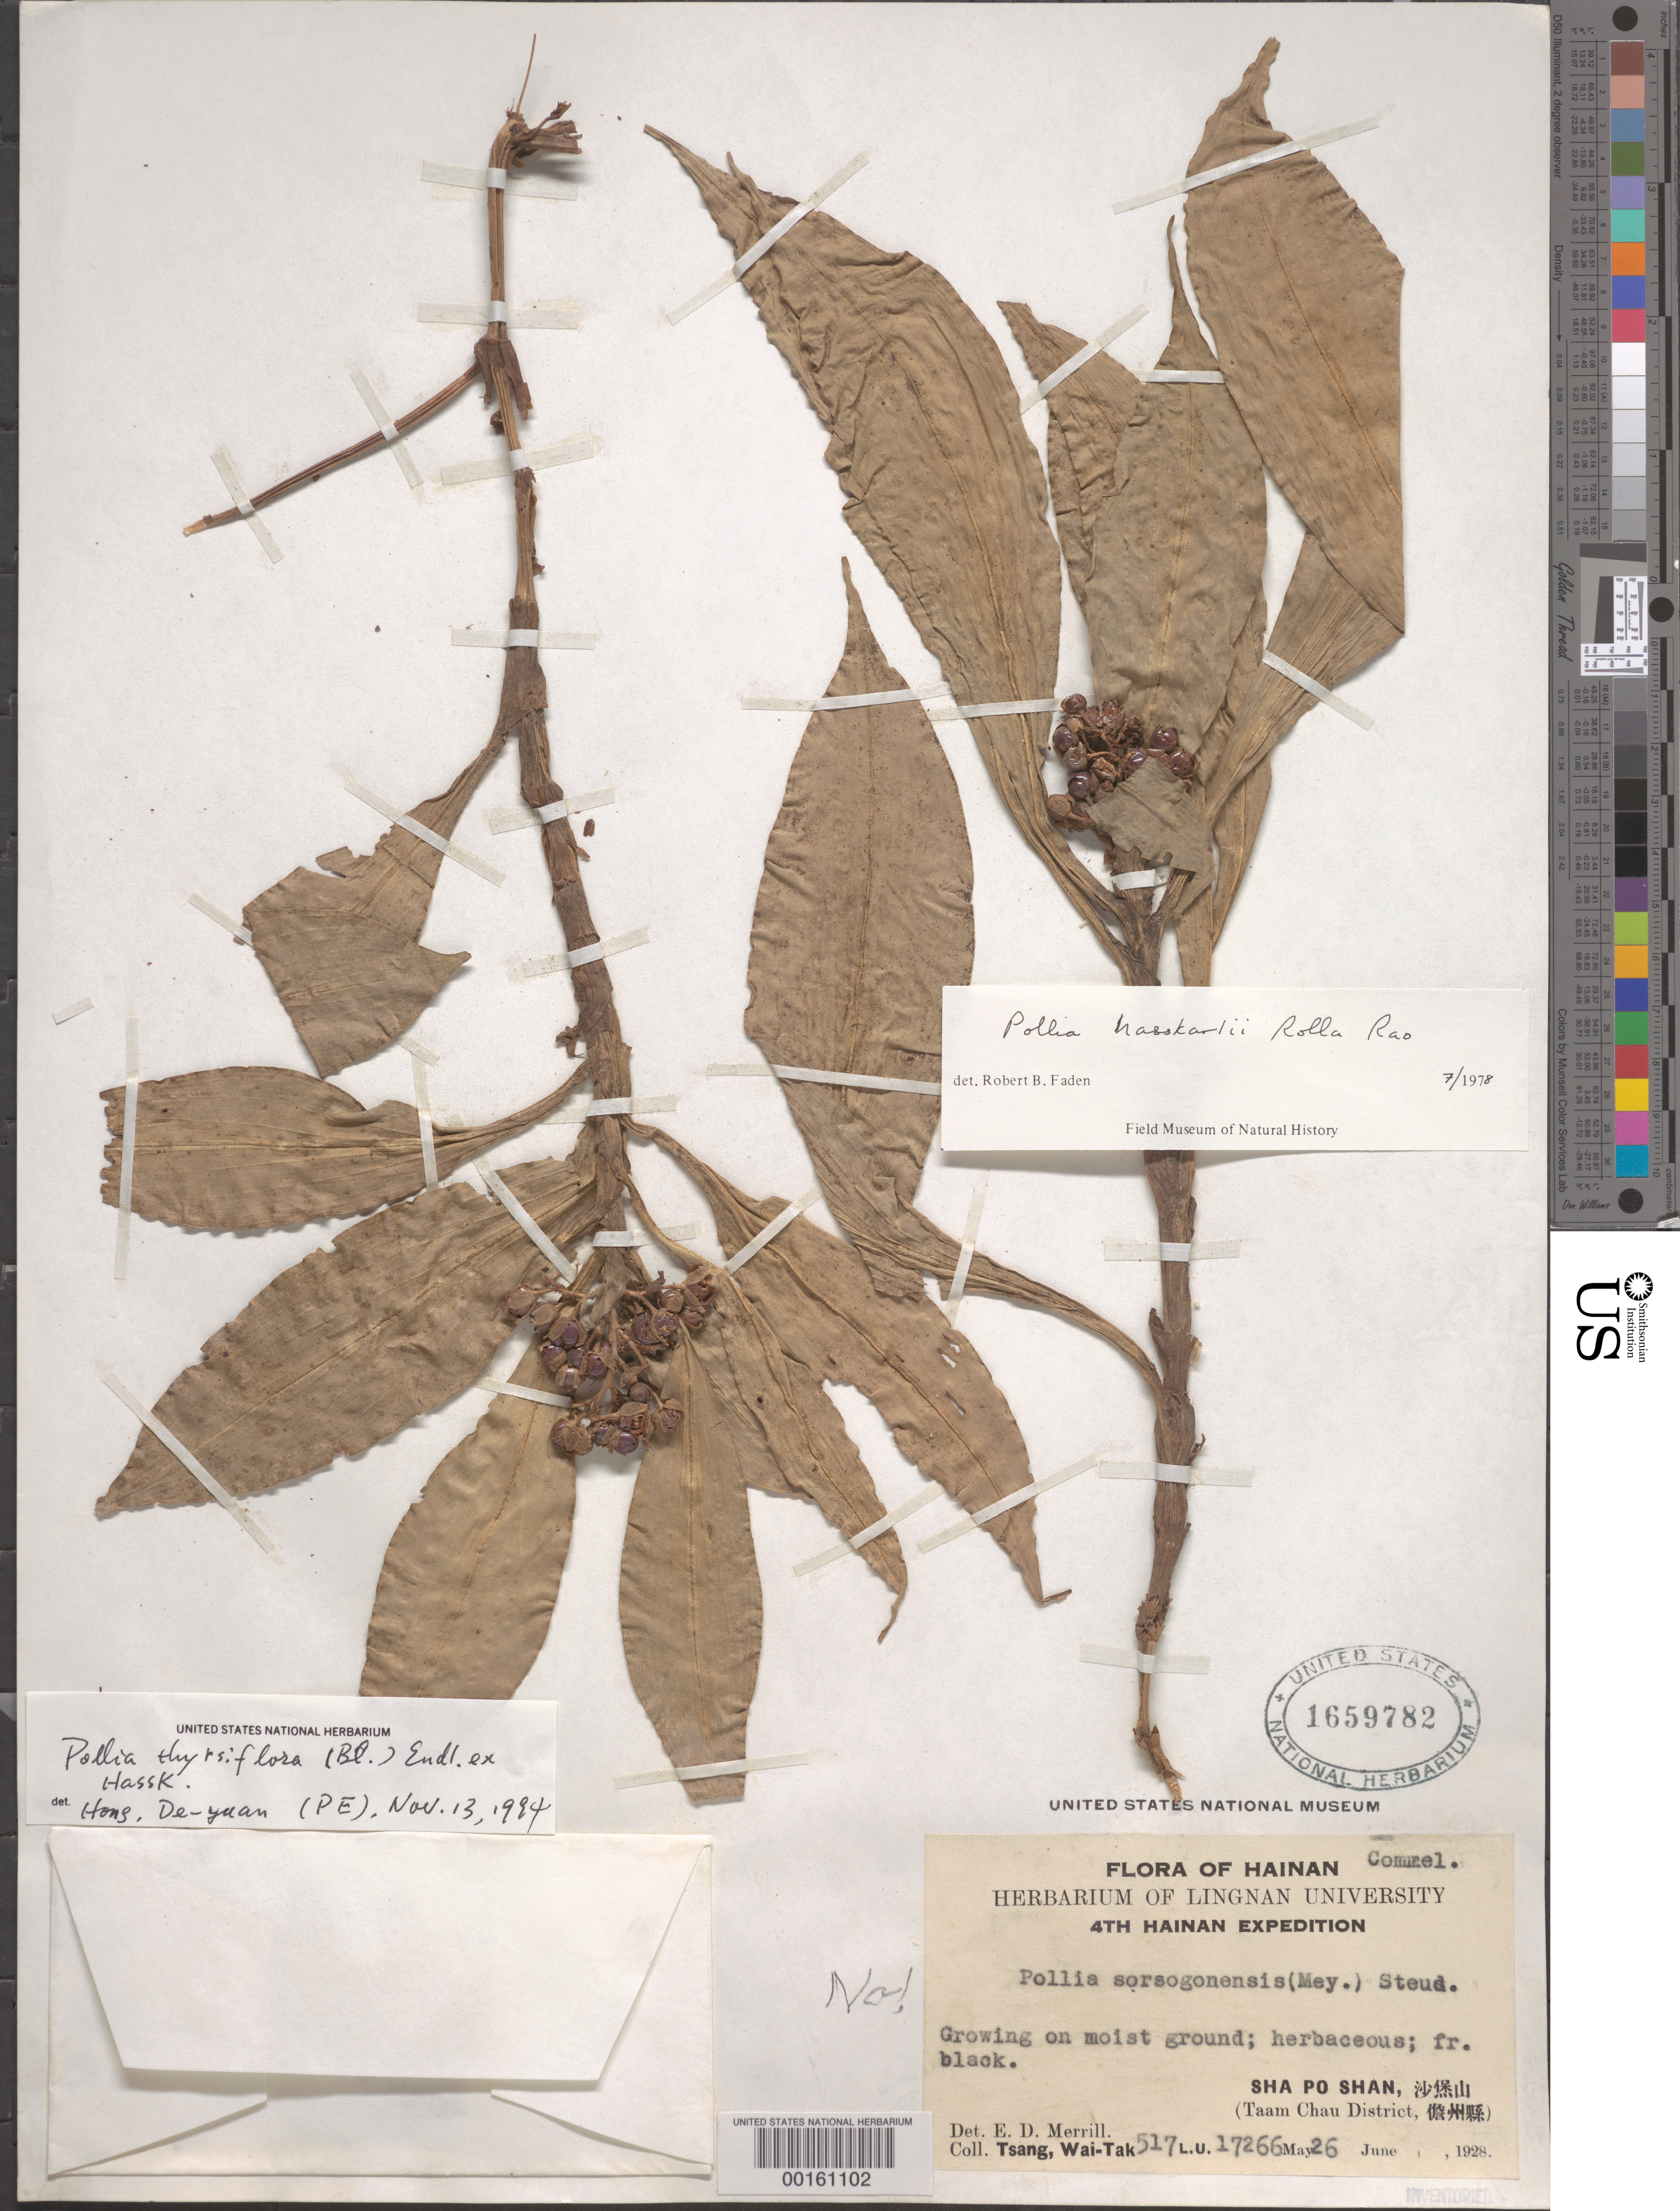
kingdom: Plantae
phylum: Tracheophyta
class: Liliopsida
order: Commelinales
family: Commelinaceae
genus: Pollia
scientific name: Pollia thyrsiflora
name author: (Blume) Steud.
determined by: Hong, D. Y.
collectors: W. T. Tsang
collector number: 517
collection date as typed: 16 Aug 1919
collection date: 1919-08-16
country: China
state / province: Hainan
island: Hainan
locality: Sha po shan (taam chau dist.)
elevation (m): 300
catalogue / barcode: US 1659782